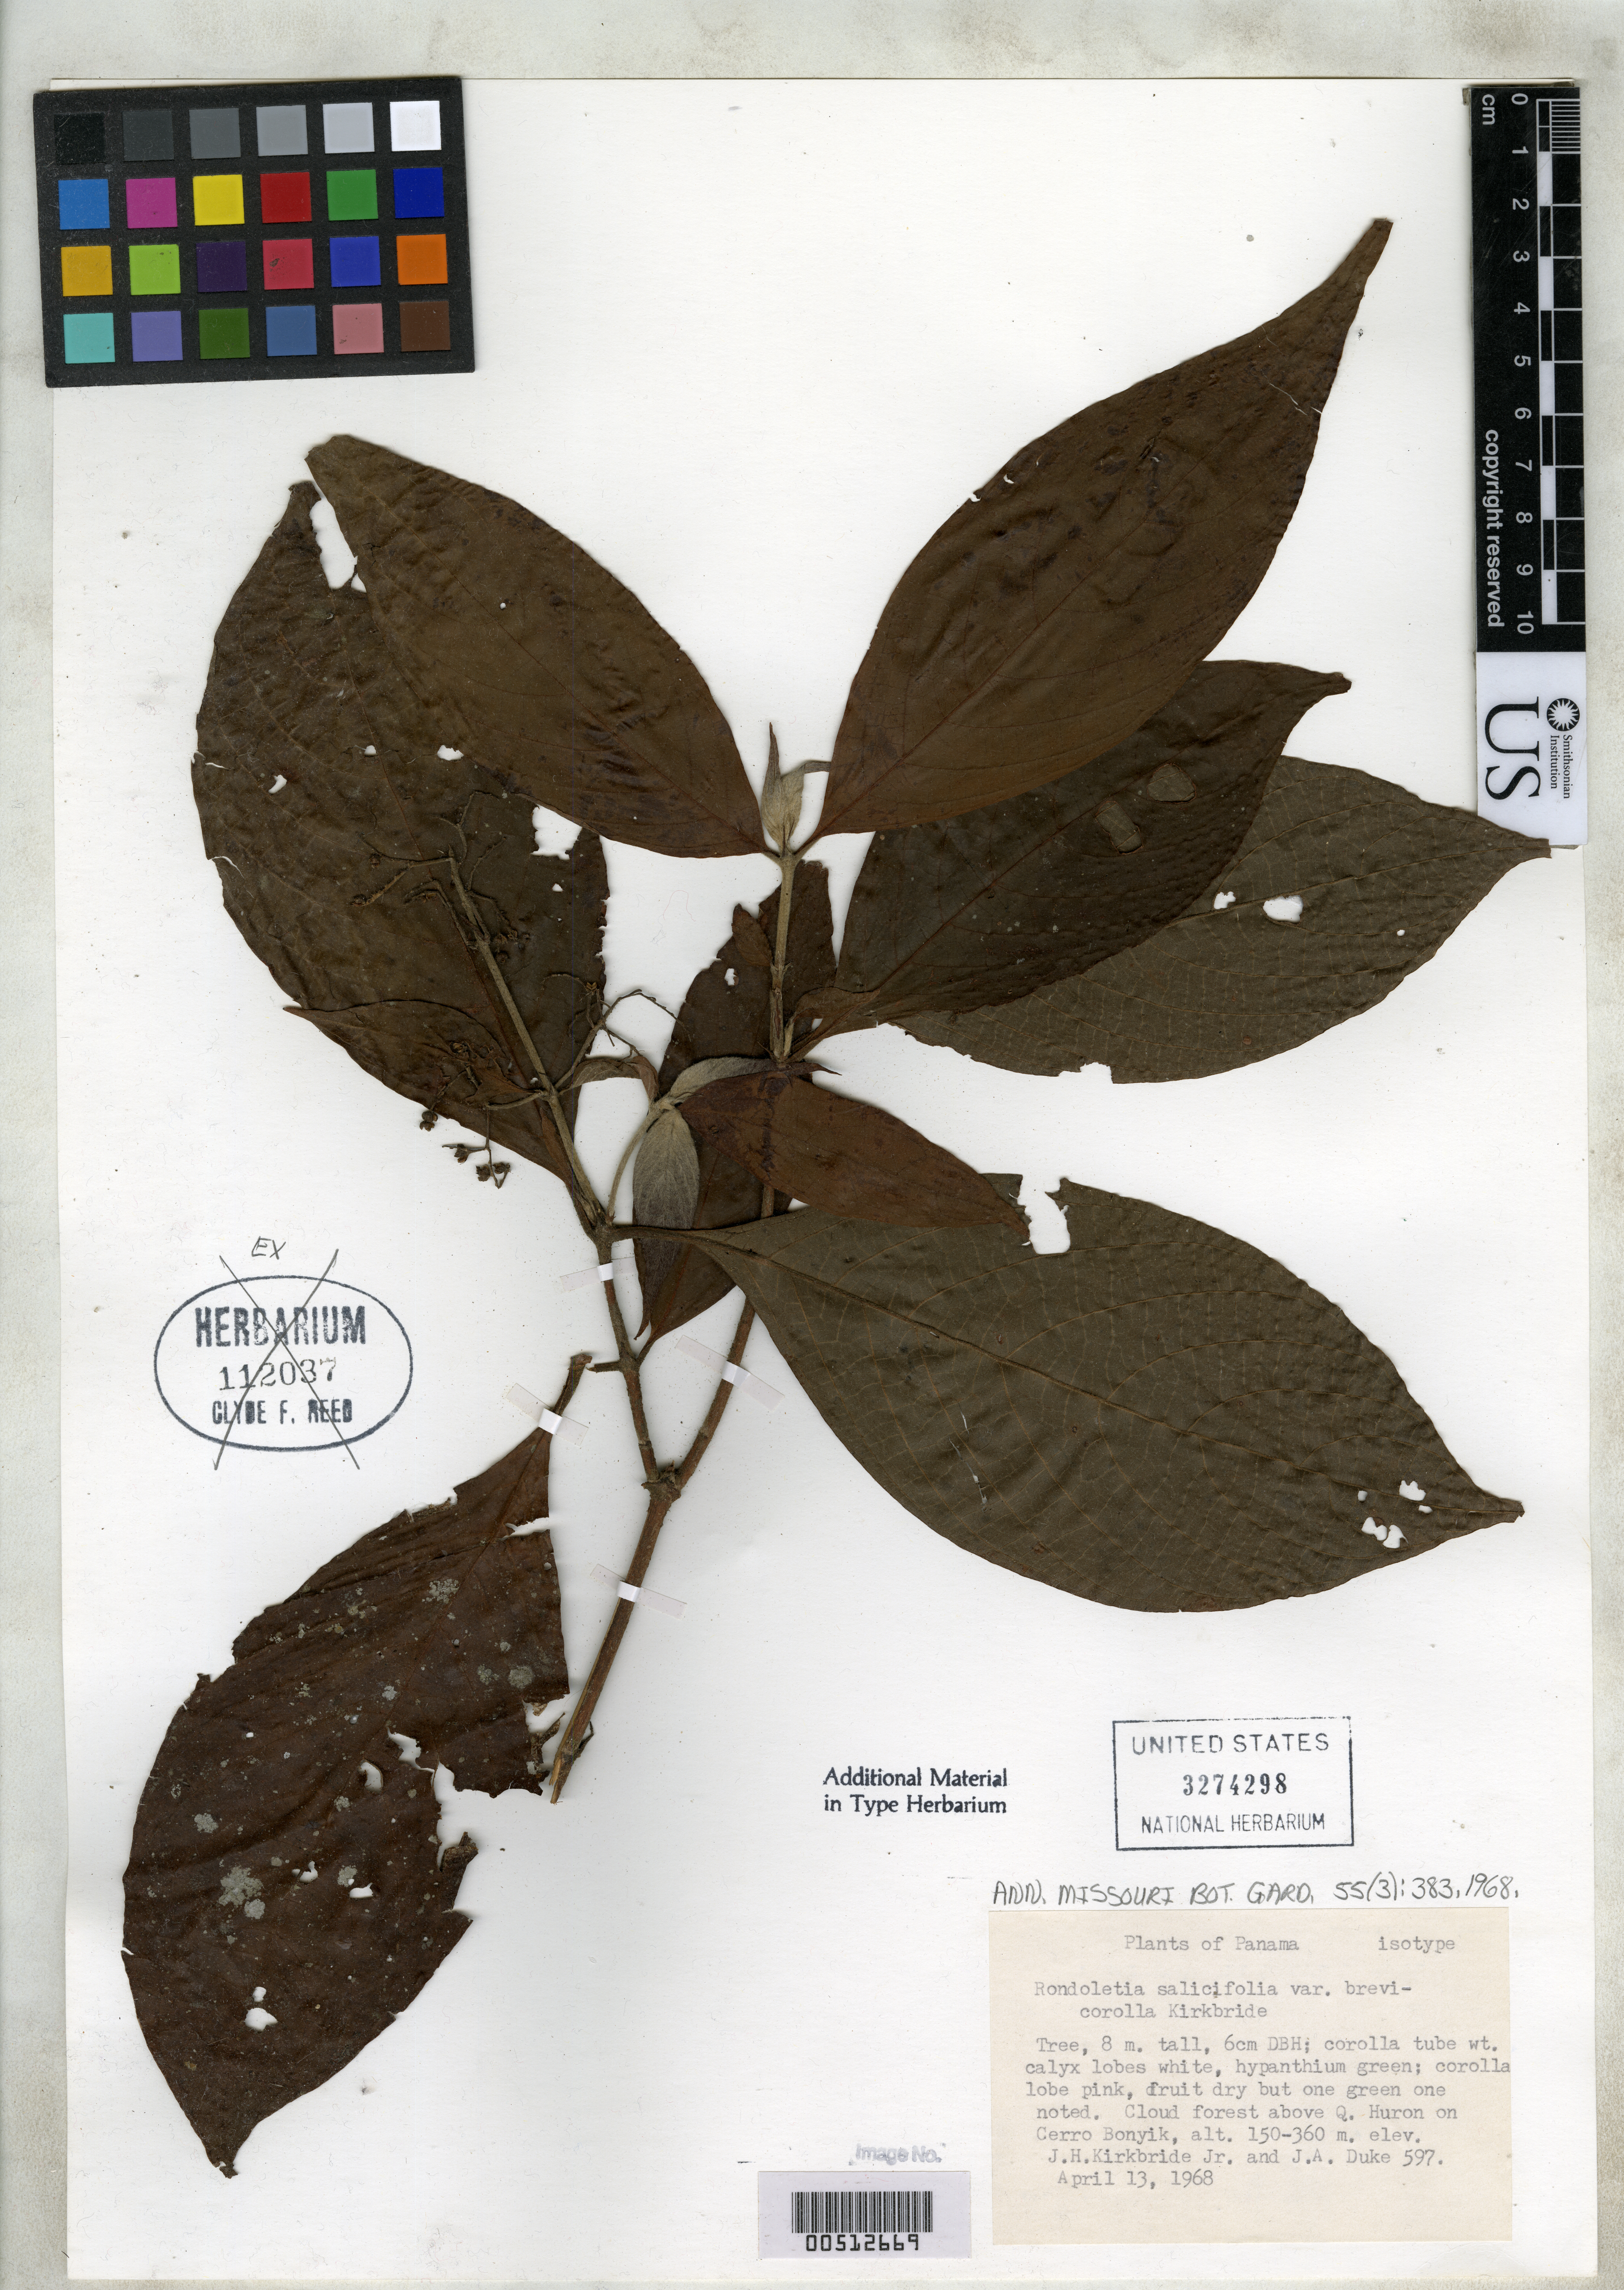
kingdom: Plantae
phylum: Tracheophyta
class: Magnoliopsida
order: Gentianales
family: Rubiaceae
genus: Rondeletia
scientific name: Rondeletia salicifolia subsp. brevicorolla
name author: J.H. Kirkbr.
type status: Isotype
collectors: J. H. Kirkbride & J. A. Duke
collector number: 597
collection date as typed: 13 Apr 1968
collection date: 1968-04-13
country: Panama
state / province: Bocas del Toro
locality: Cloud forest above Q. Huron on Cerro Bonyik.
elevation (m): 150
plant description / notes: Annotated as "var. brevicorolla" but name published at rank of subspecies.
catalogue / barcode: US 3274298